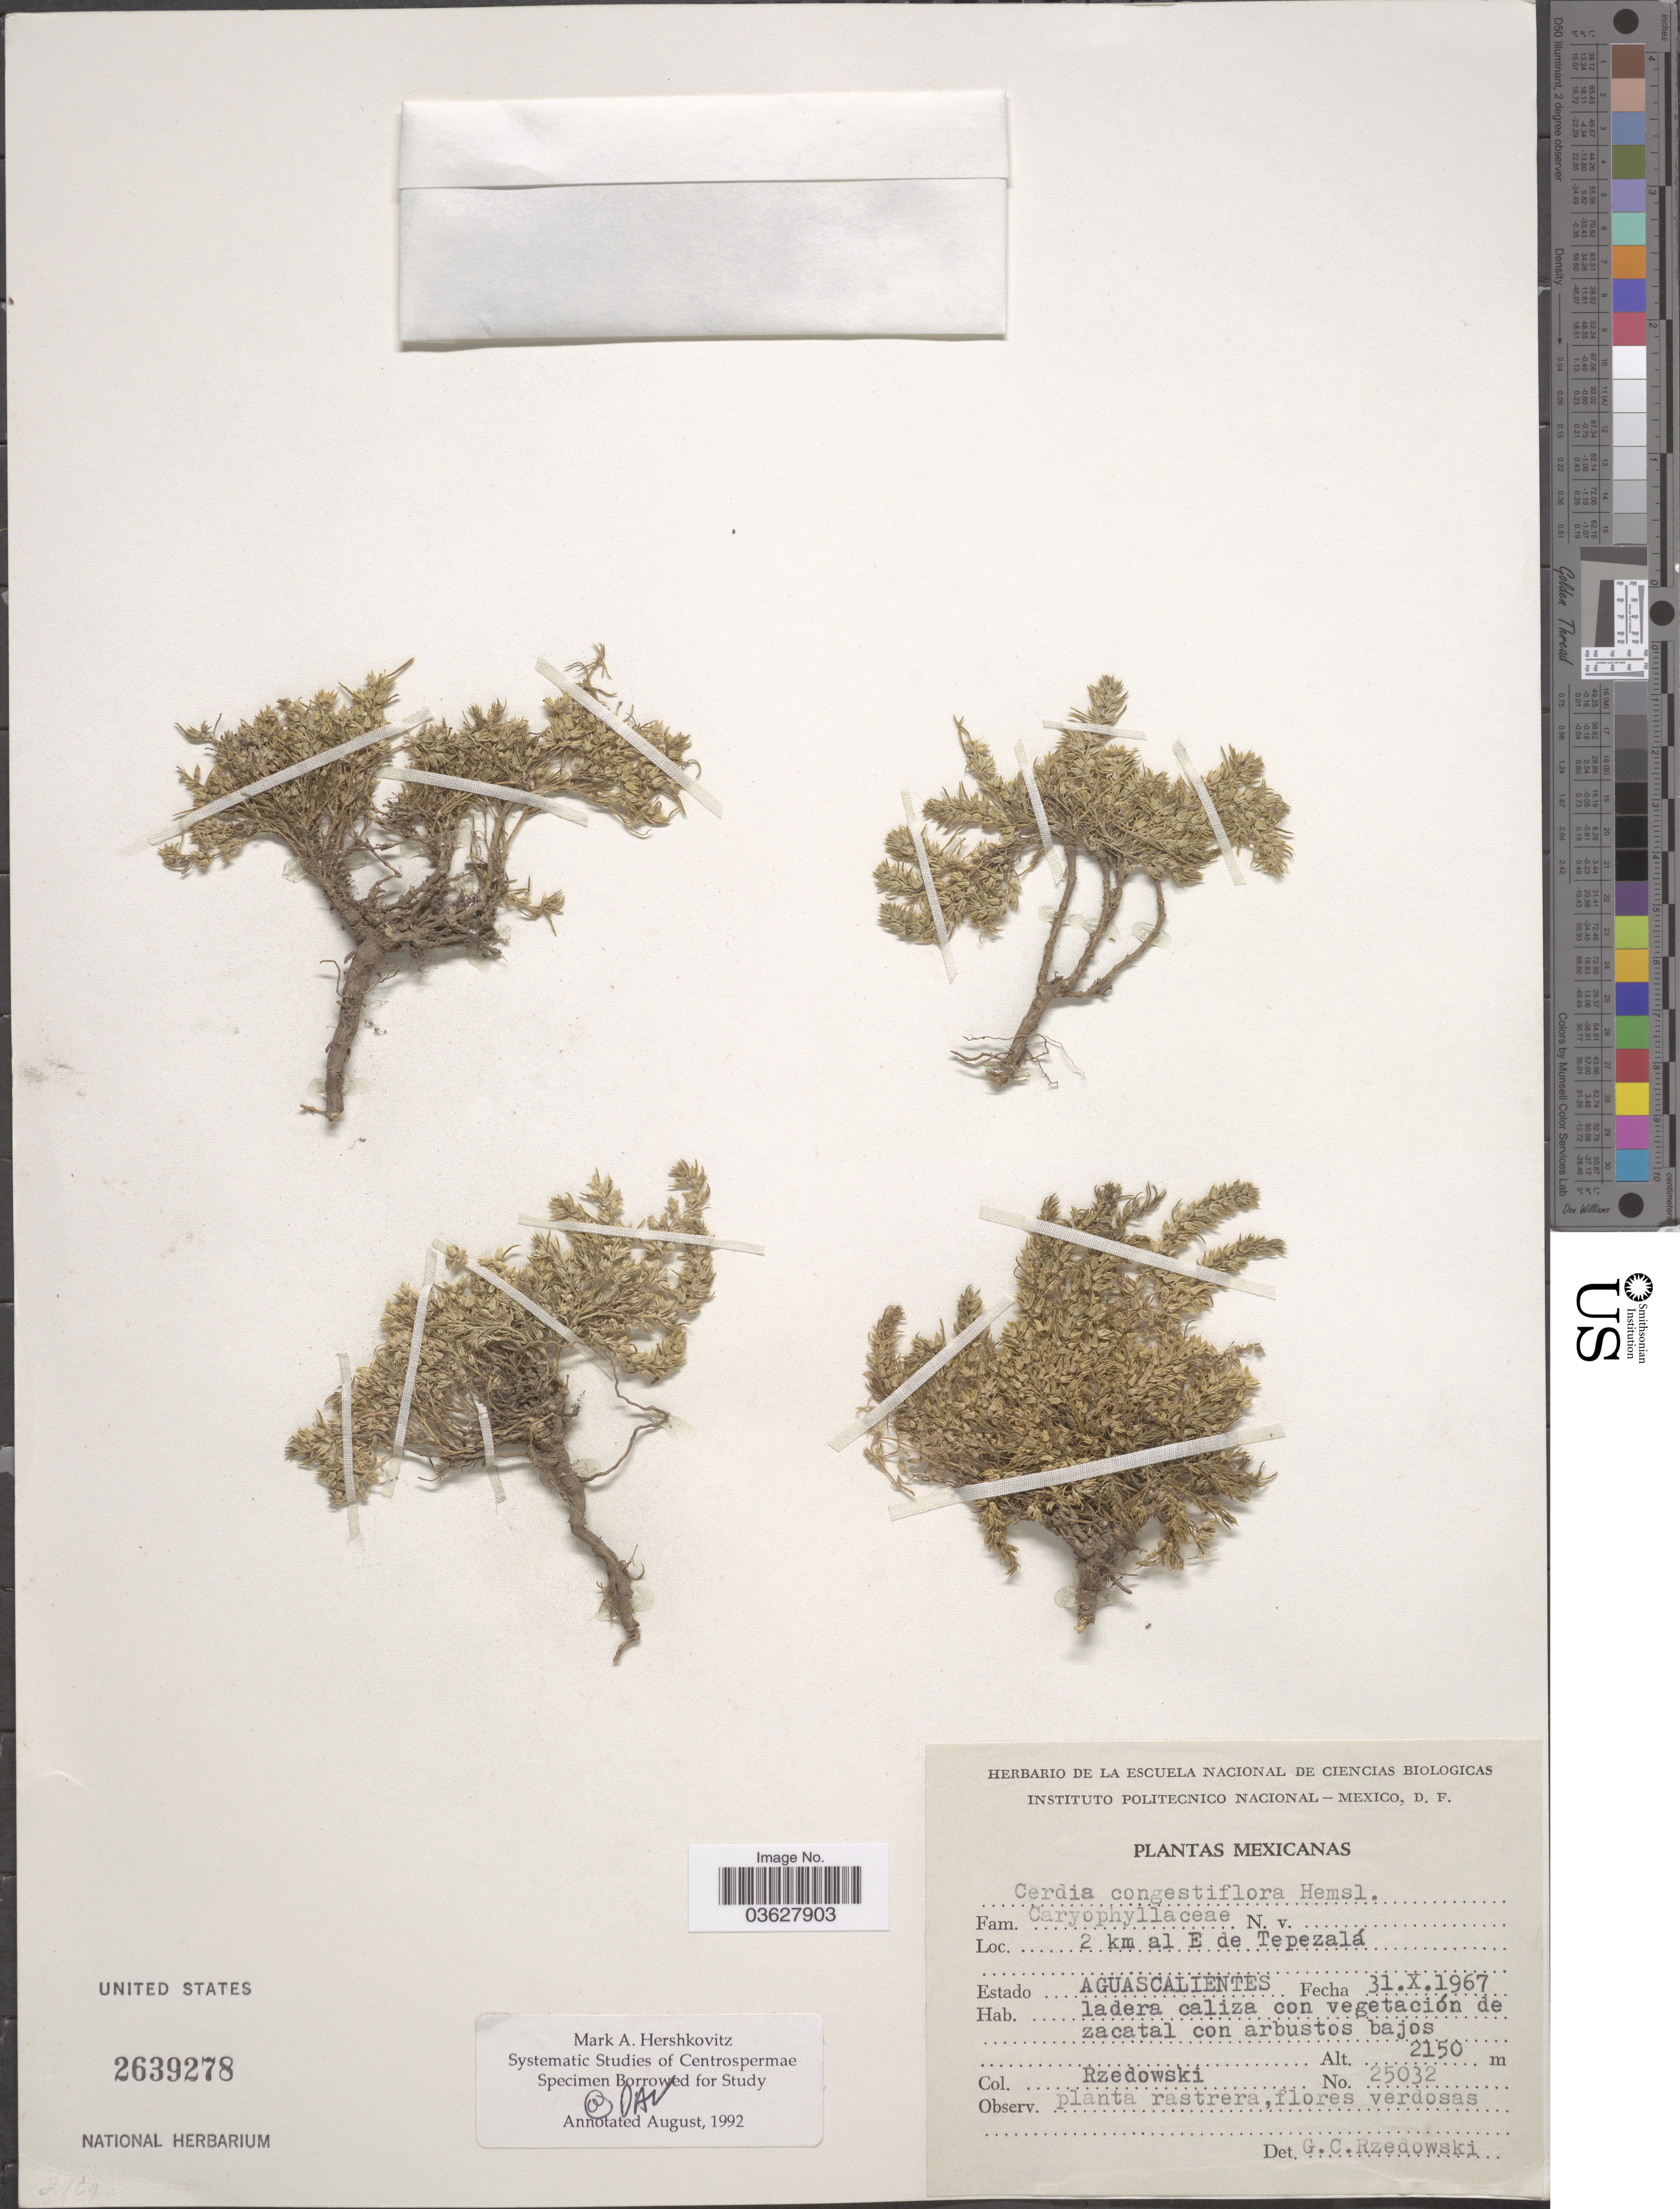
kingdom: Plantae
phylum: Tracheophyta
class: Magnoliopsida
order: Caryophyllales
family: Caryophyllaceae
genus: Cerdia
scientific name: Cerdia congestiflora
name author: Hemsl.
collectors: Rzedowski, --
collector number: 25032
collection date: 1967-10-31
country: Mexico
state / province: Aguascalientes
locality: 2 km al E de Tepezalá.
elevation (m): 2150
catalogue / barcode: US 2639278